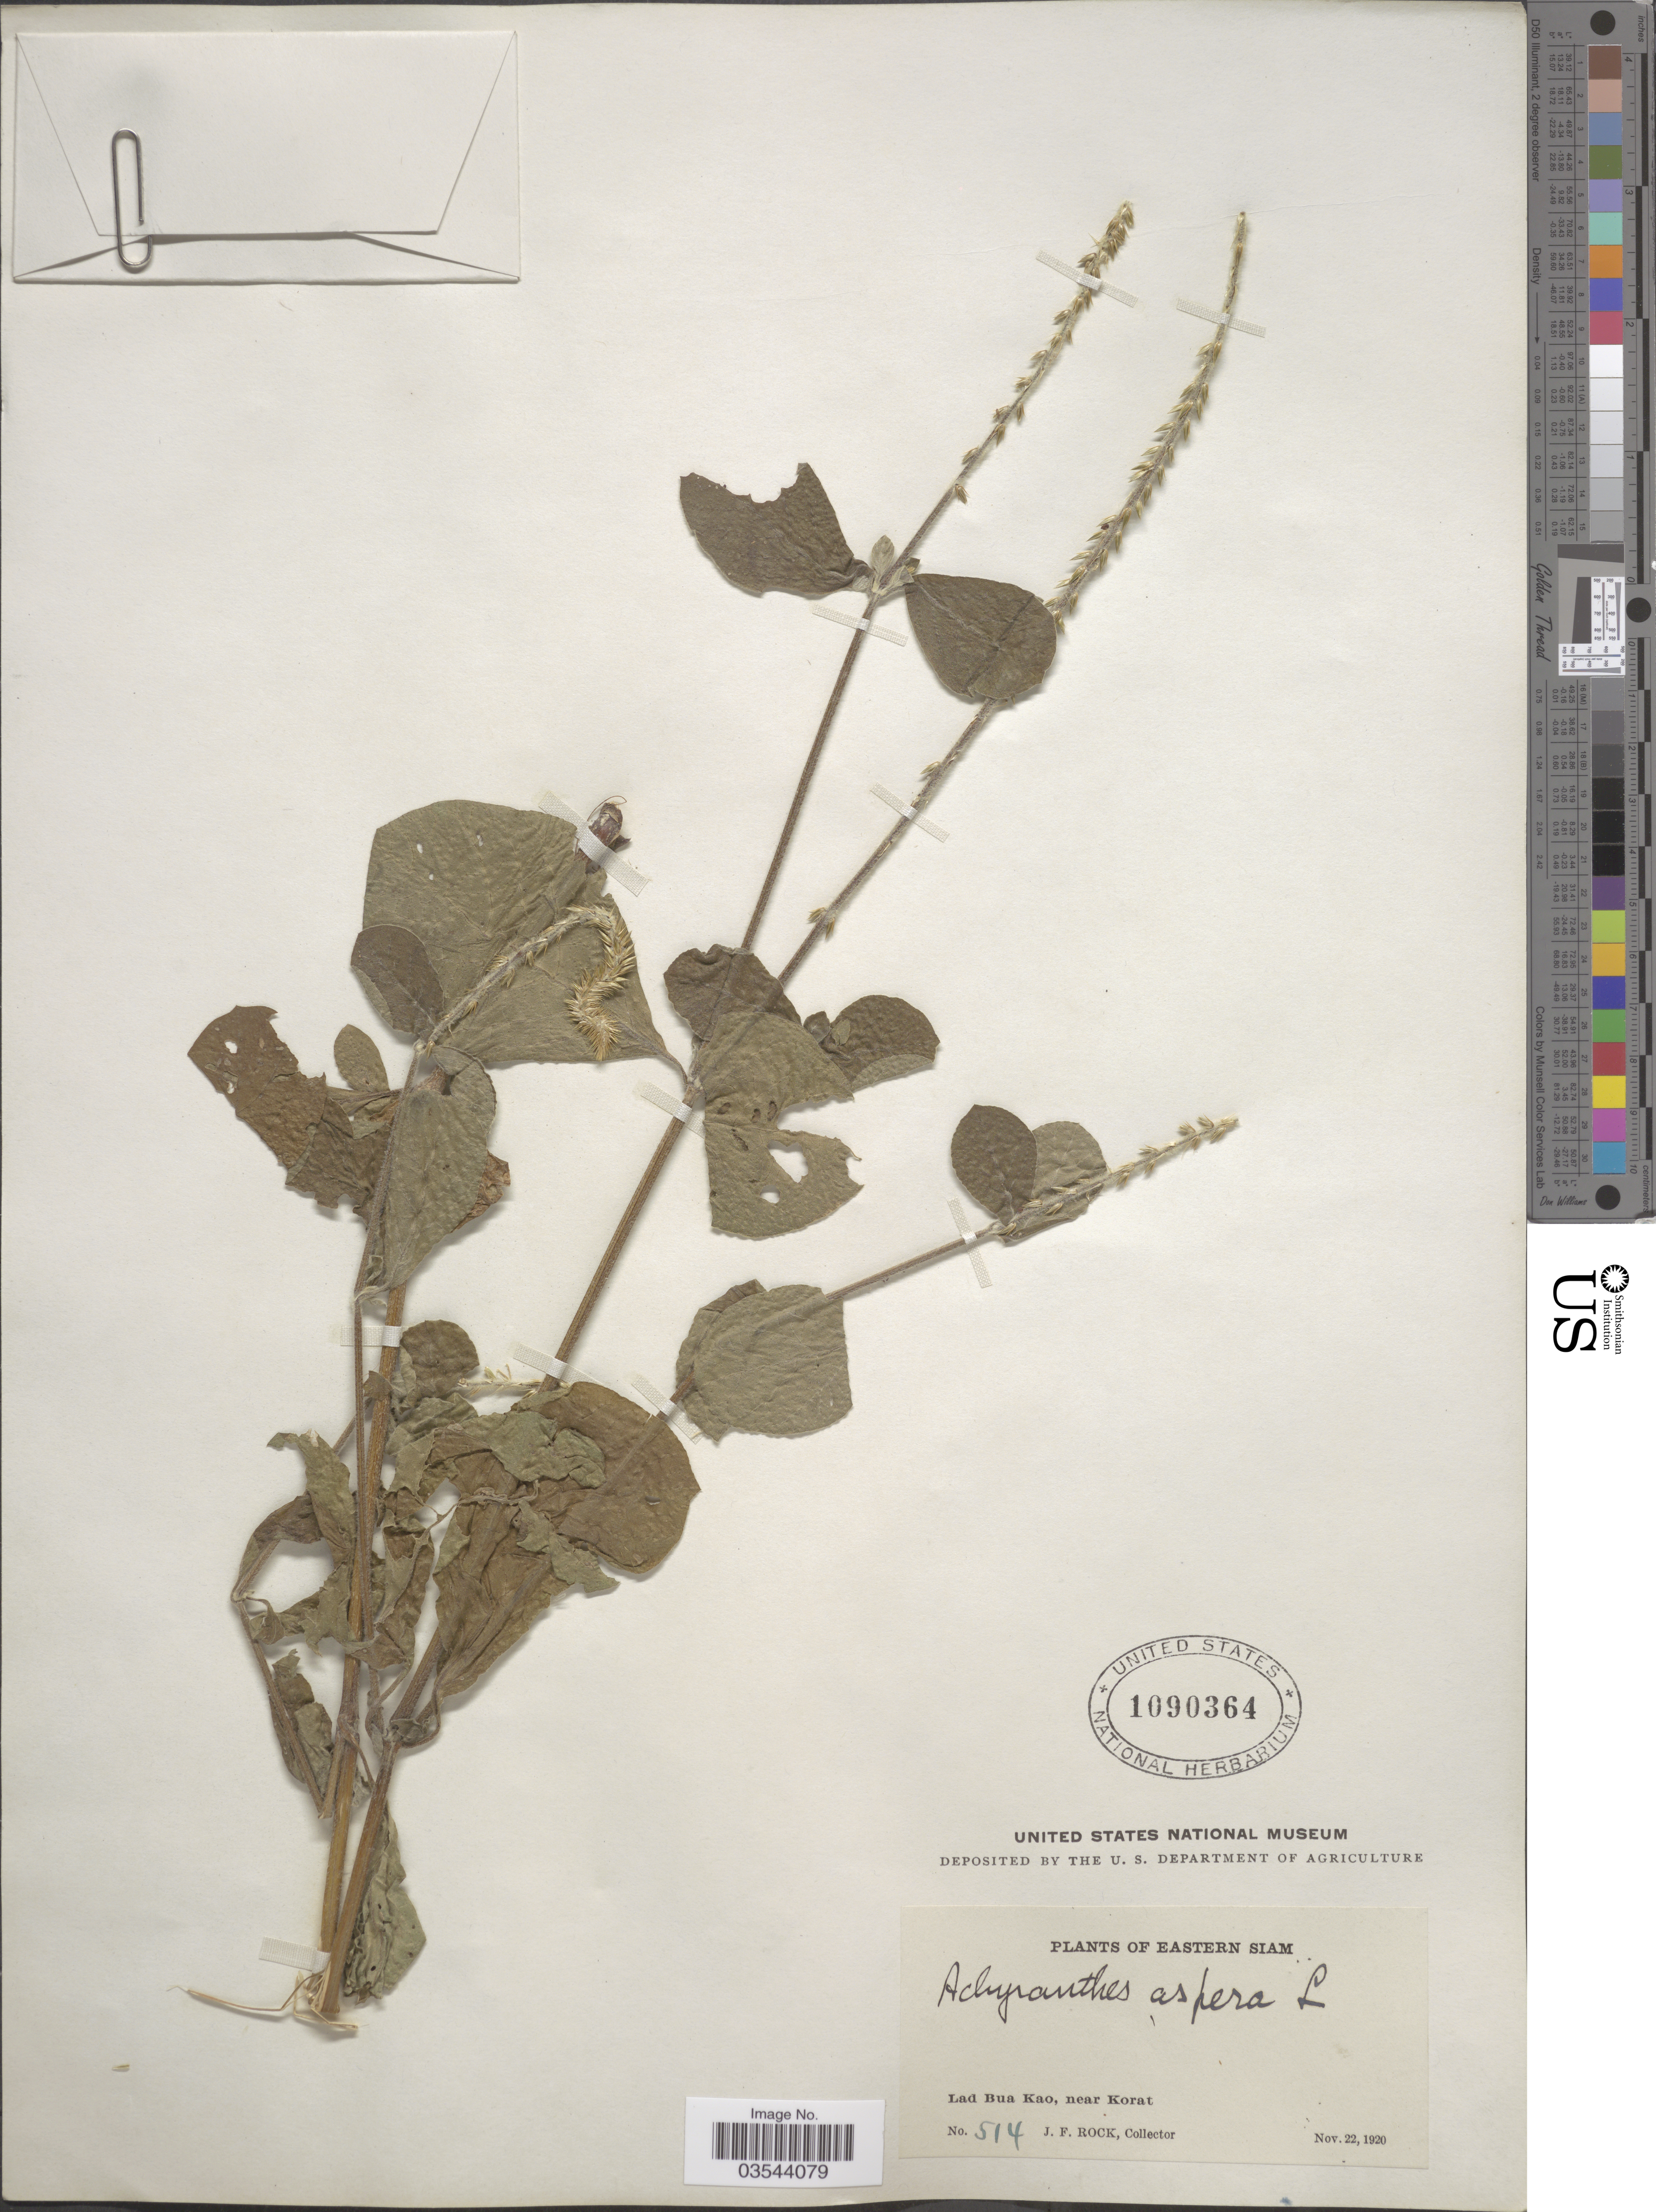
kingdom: Plantae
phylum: Tracheophyta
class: Magnoliopsida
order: Caryophyllales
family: Amaranthaceae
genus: Achyranthes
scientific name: Achyranthes aspera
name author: L.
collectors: J. Rock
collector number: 514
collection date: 1920-11-22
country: Thailand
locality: Eastern Siam. Lad Bua Kao, near Korat.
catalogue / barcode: US 1090364